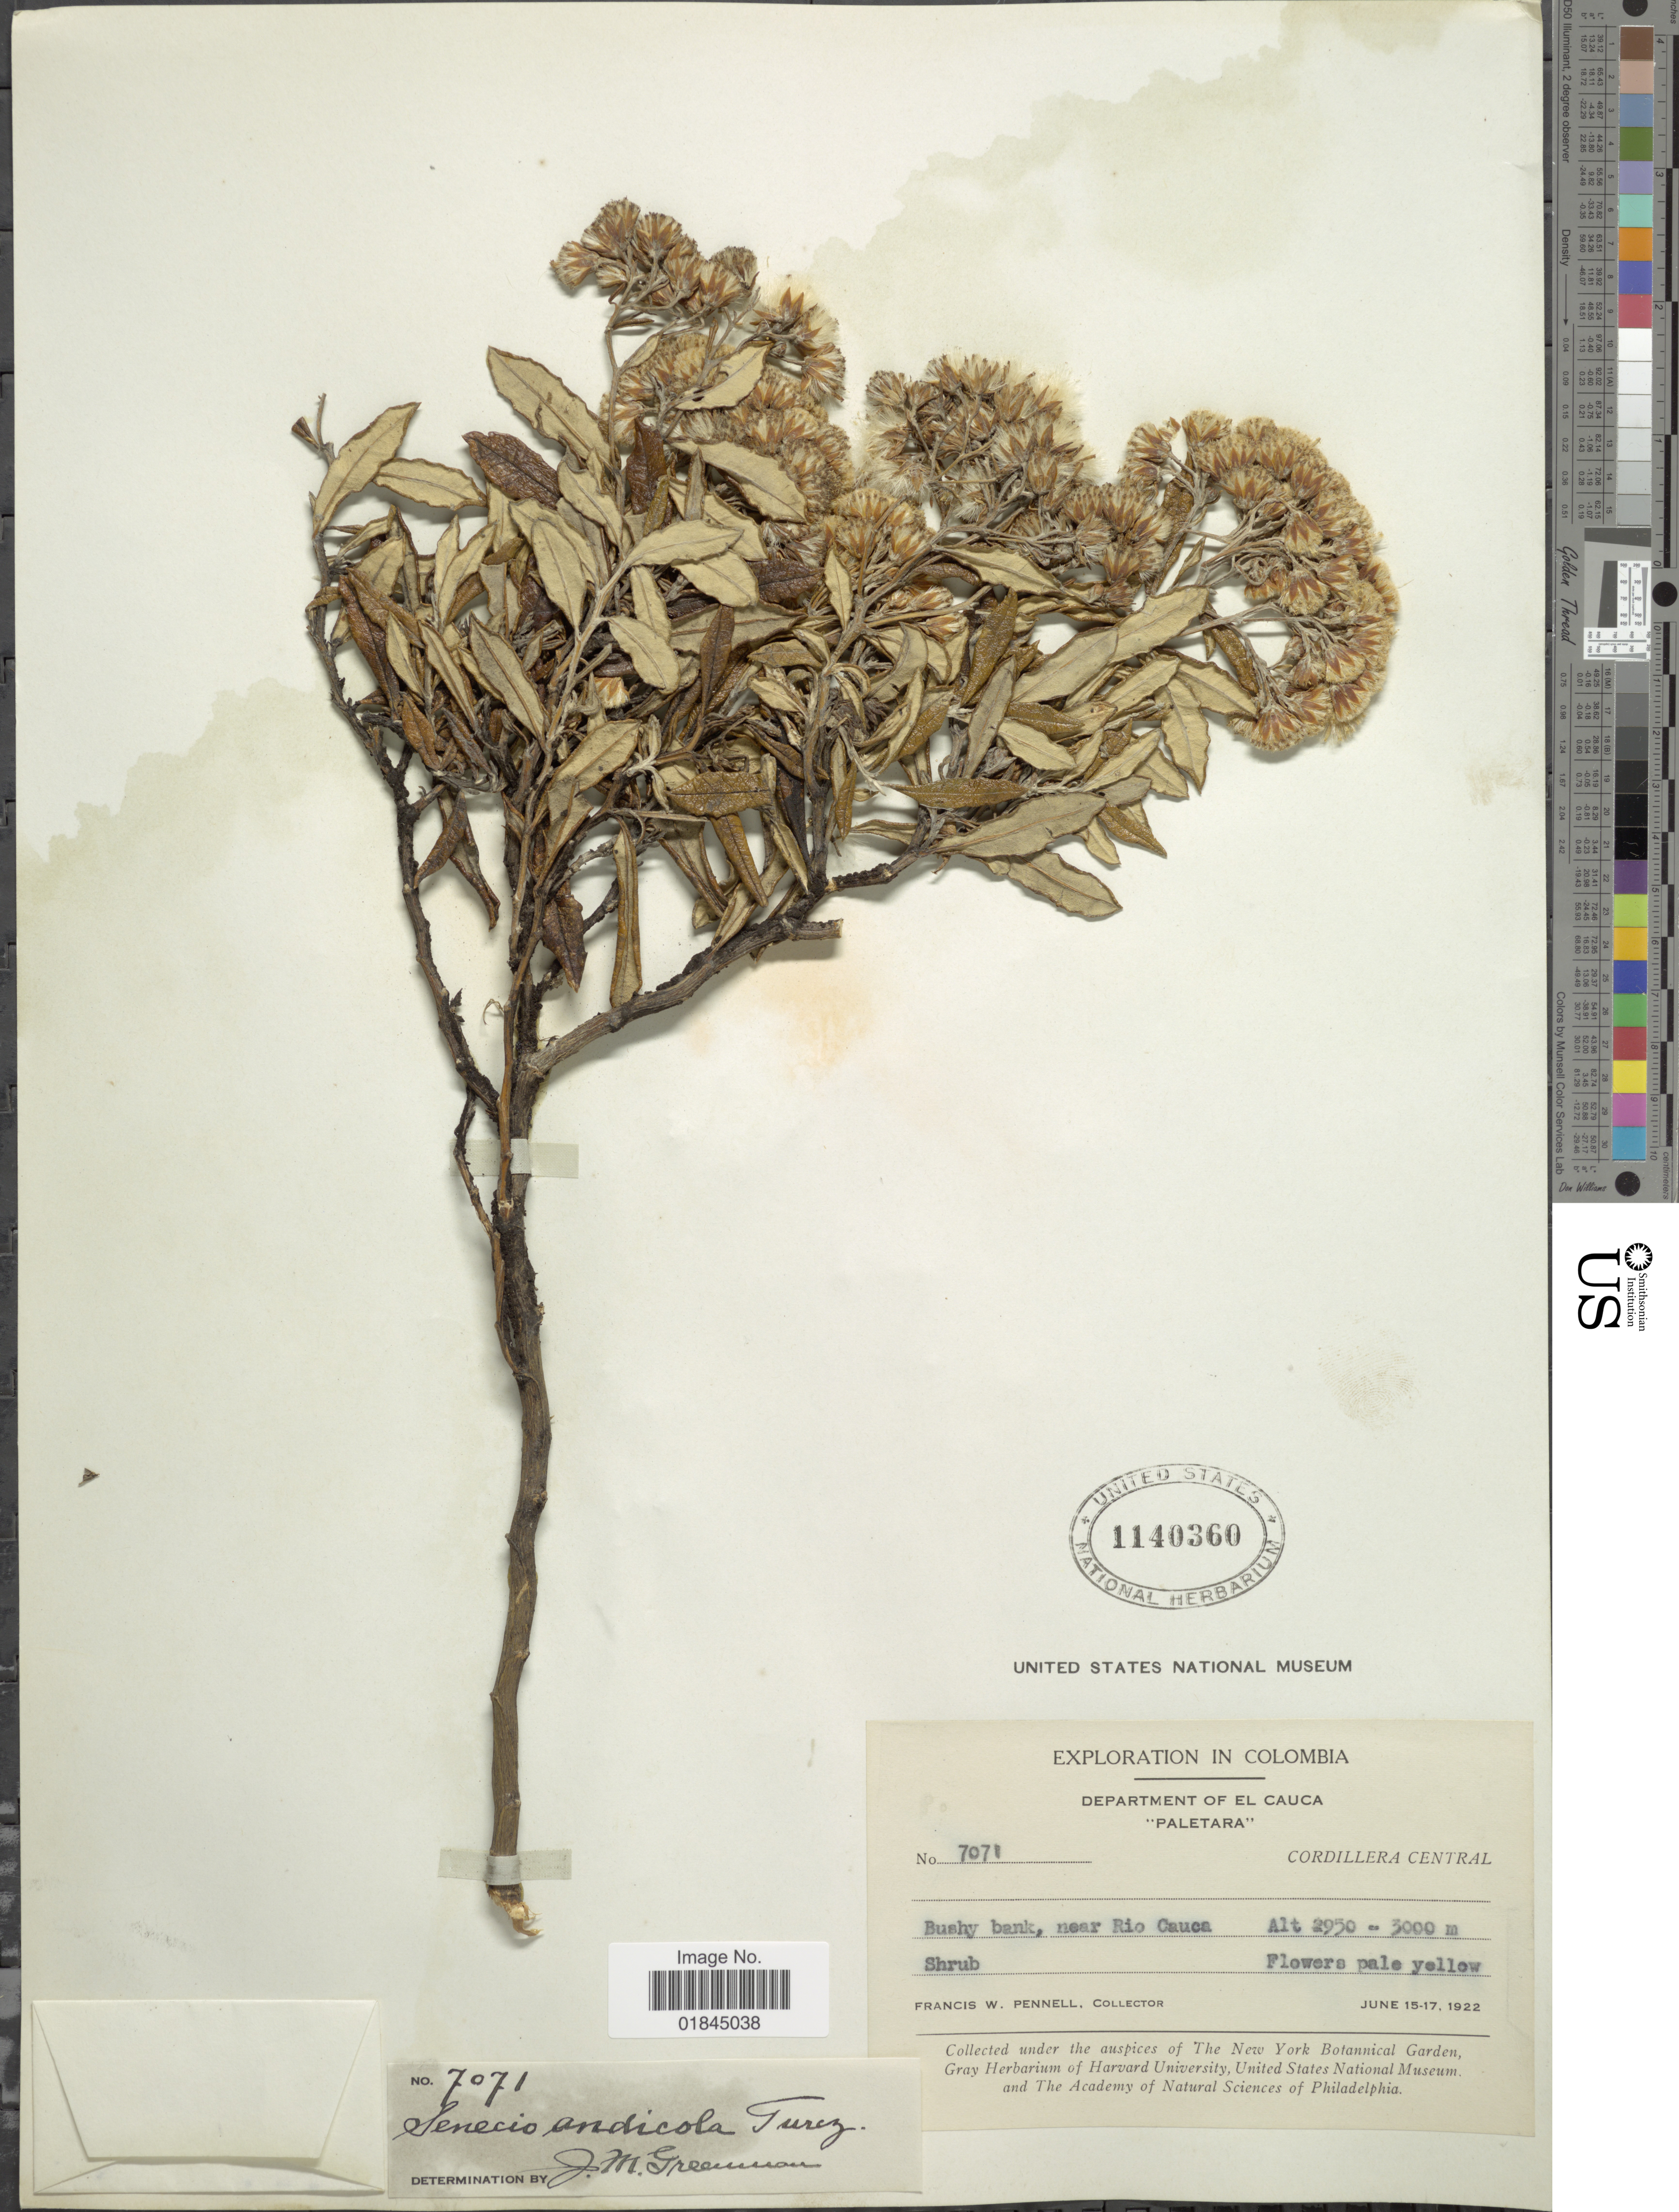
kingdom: Plantae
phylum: Tracheophyta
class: Magnoliopsida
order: Asterales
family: Asteraceae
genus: Pentacalia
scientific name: Pentacalia andicola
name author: (Turcz.) Cuatrec.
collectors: F. W. Pennell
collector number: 7071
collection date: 1922-06-15/1922-06-17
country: Colombia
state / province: Cauca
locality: Paletara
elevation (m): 2950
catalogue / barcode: US 1140360